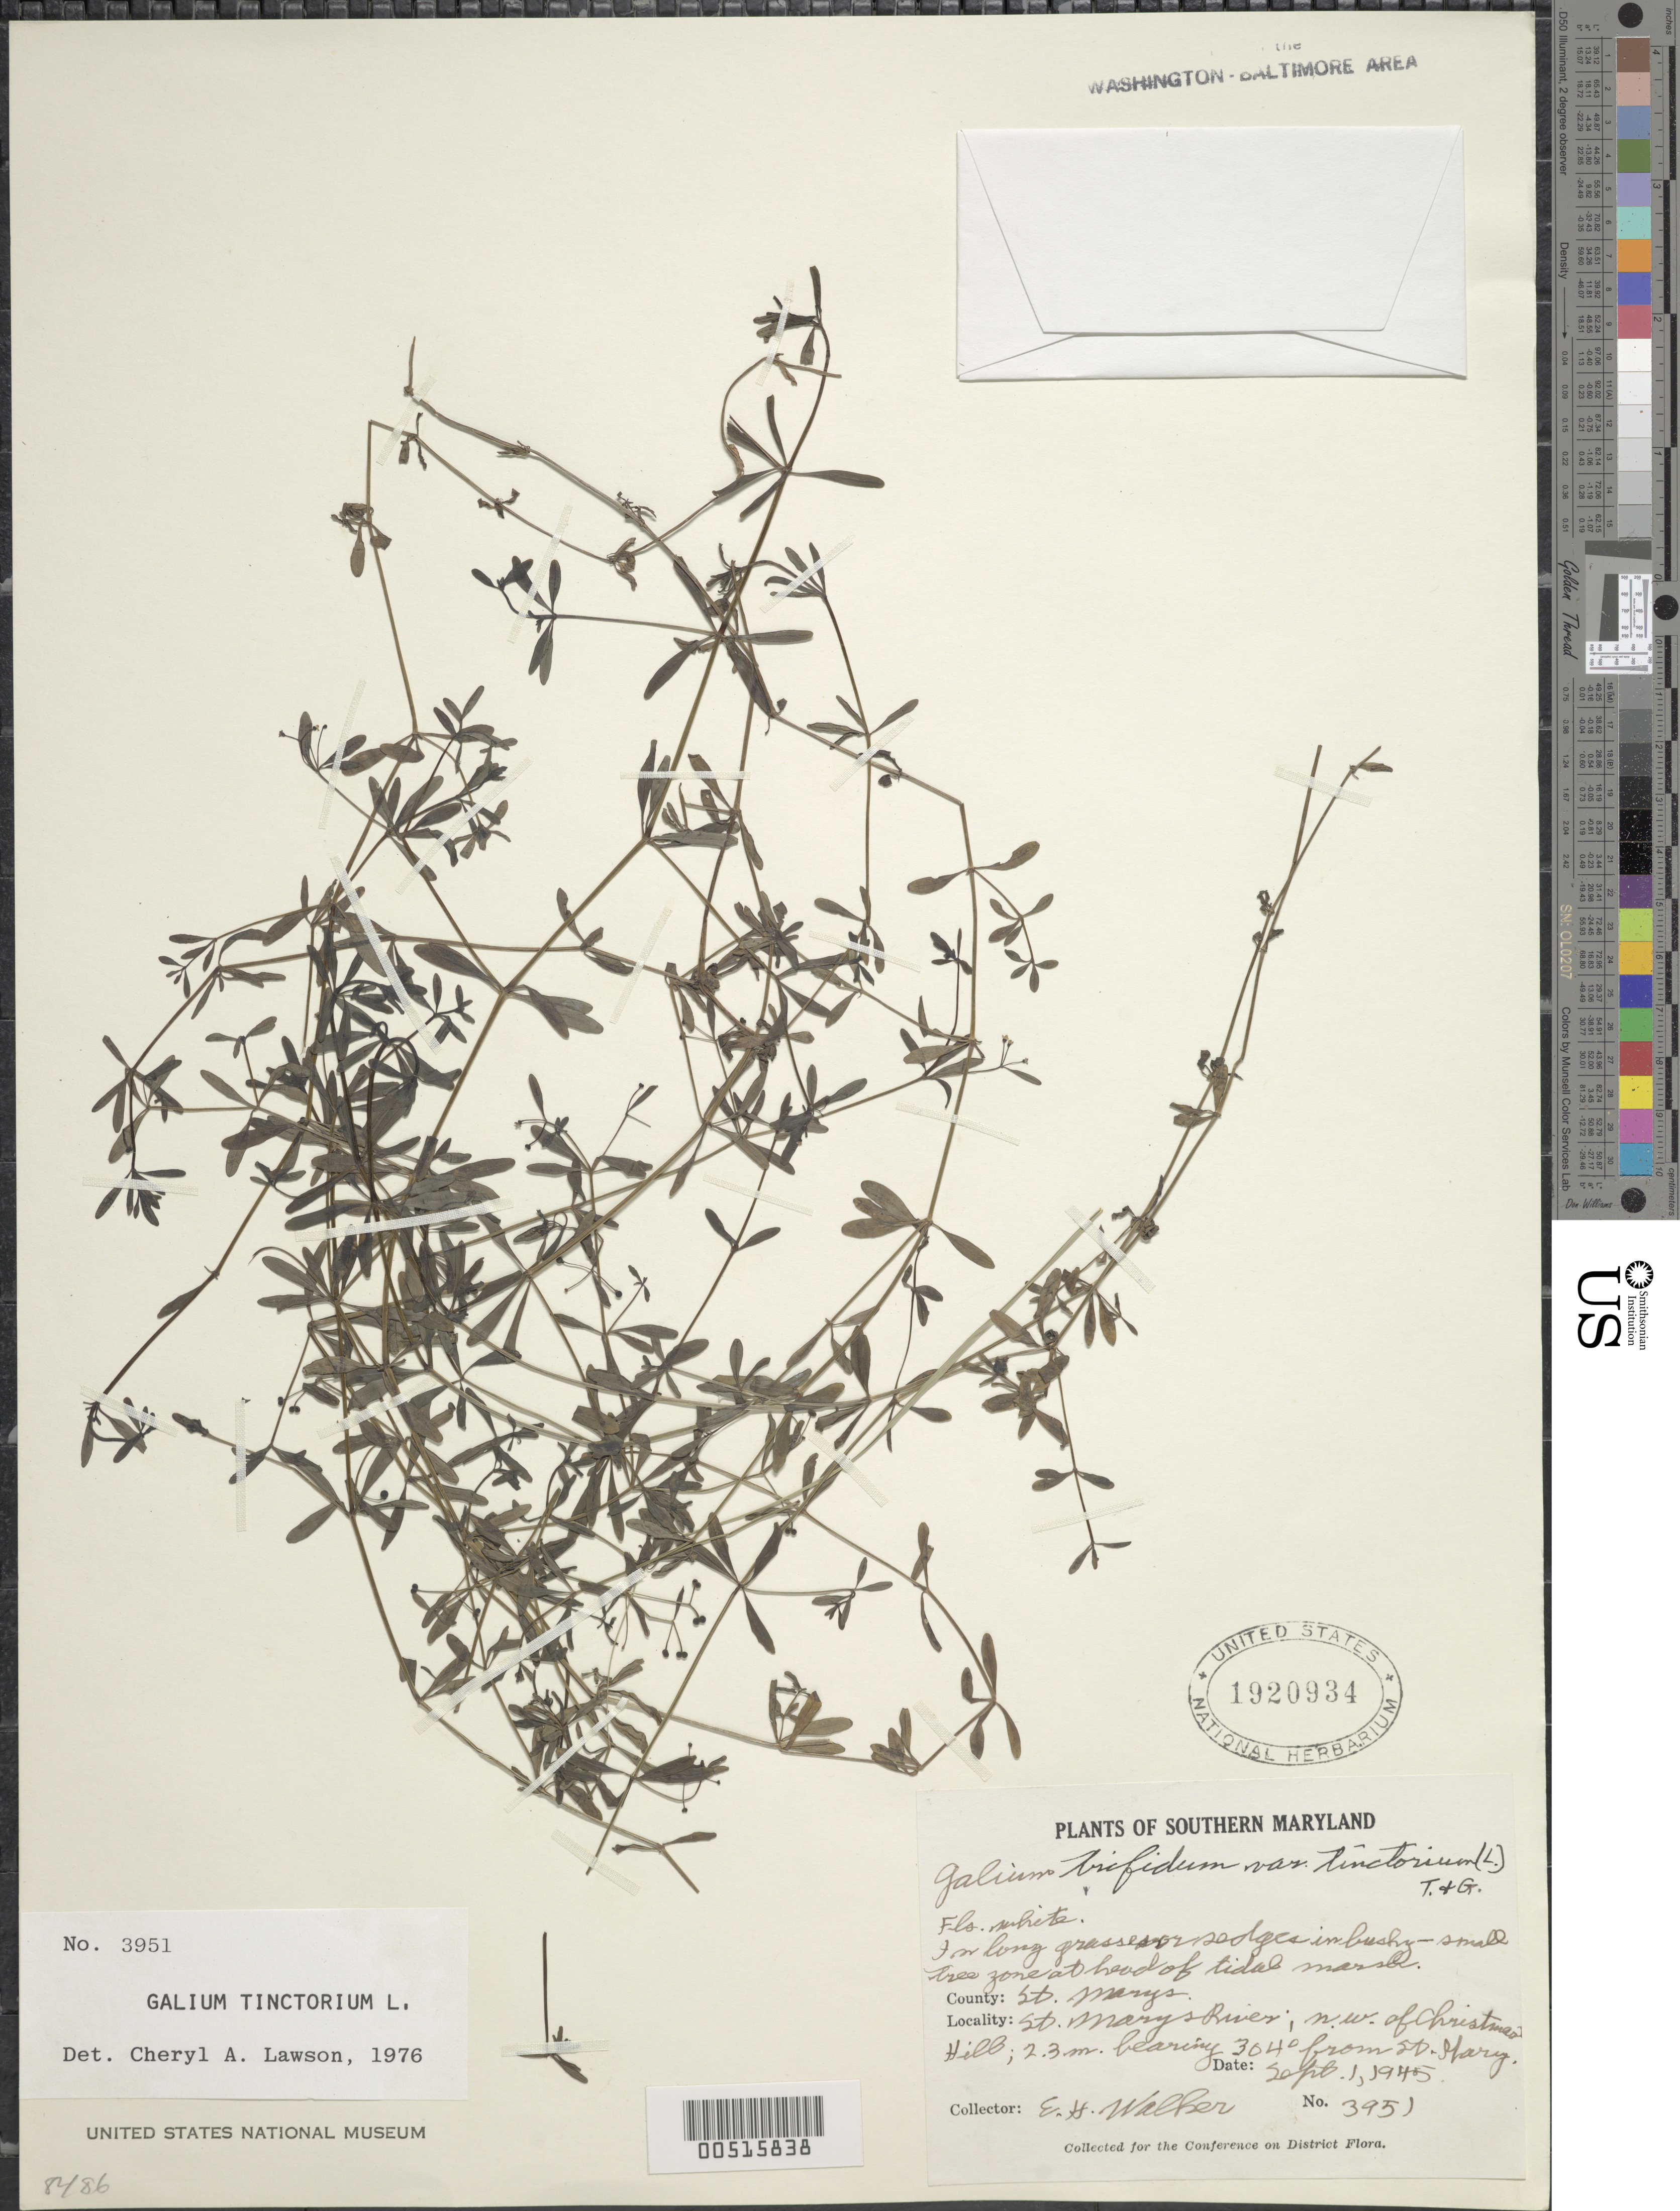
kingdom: Plantae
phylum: Tracheophyta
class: Magnoliopsida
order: Gentianales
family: Rubiaceae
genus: Galium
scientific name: Galium triflorum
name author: Michx.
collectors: E. H. Walker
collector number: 3951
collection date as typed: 01 Sep 1945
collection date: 1945-09-01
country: United States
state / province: Maryland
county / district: St. Mary's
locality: Saint Marys River, NW of Christmas Hill, 2.3 M Bearing from 304 degrees from St. Mary's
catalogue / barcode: US 1920934